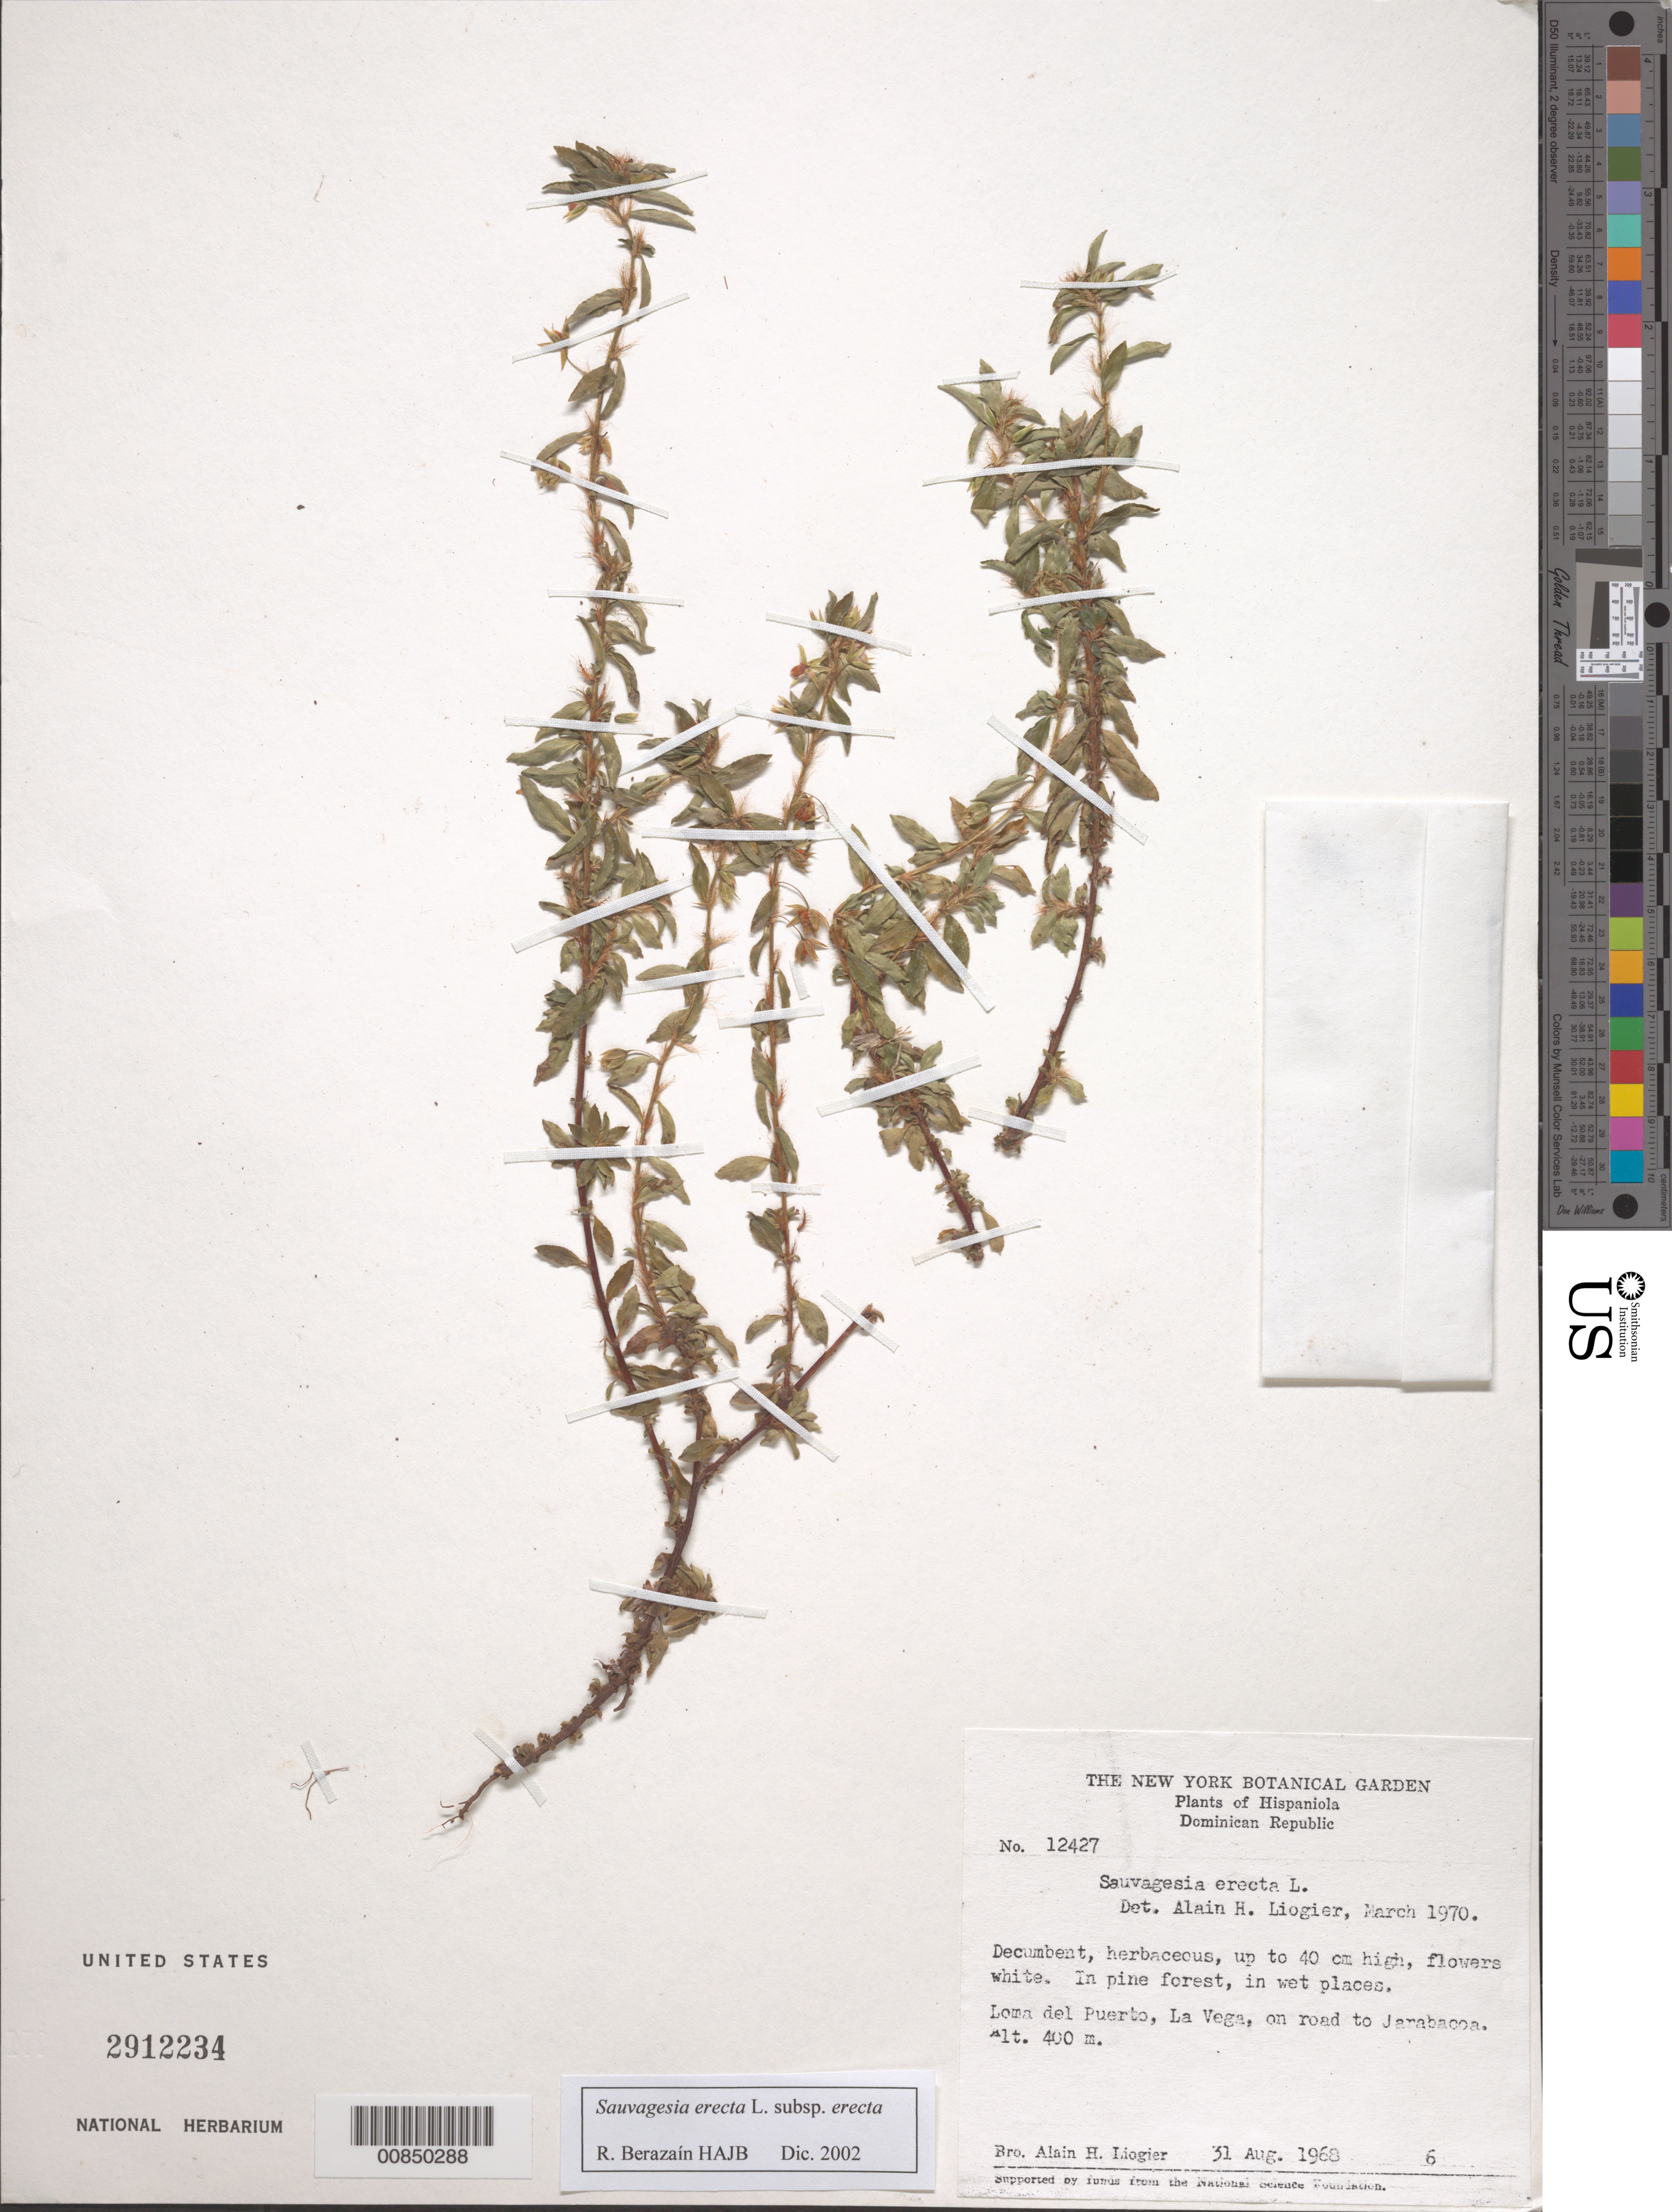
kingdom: Plantae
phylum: Tracheophyta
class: Magnoliopsida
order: Malpighiales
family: Ochnaceae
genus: Sauvagesia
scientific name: Sauvagesia erecta subsp. erecta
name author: L.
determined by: Berazaín, R.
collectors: A. H. Liogier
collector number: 12427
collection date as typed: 31 Aug 1968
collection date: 1968-08-31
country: Dominican Republic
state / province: La Vega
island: Hispaniola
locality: Loma del Puerto, on road to Jarabacoa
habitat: In pine forest, in wet places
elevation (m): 400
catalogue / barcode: US 2912234